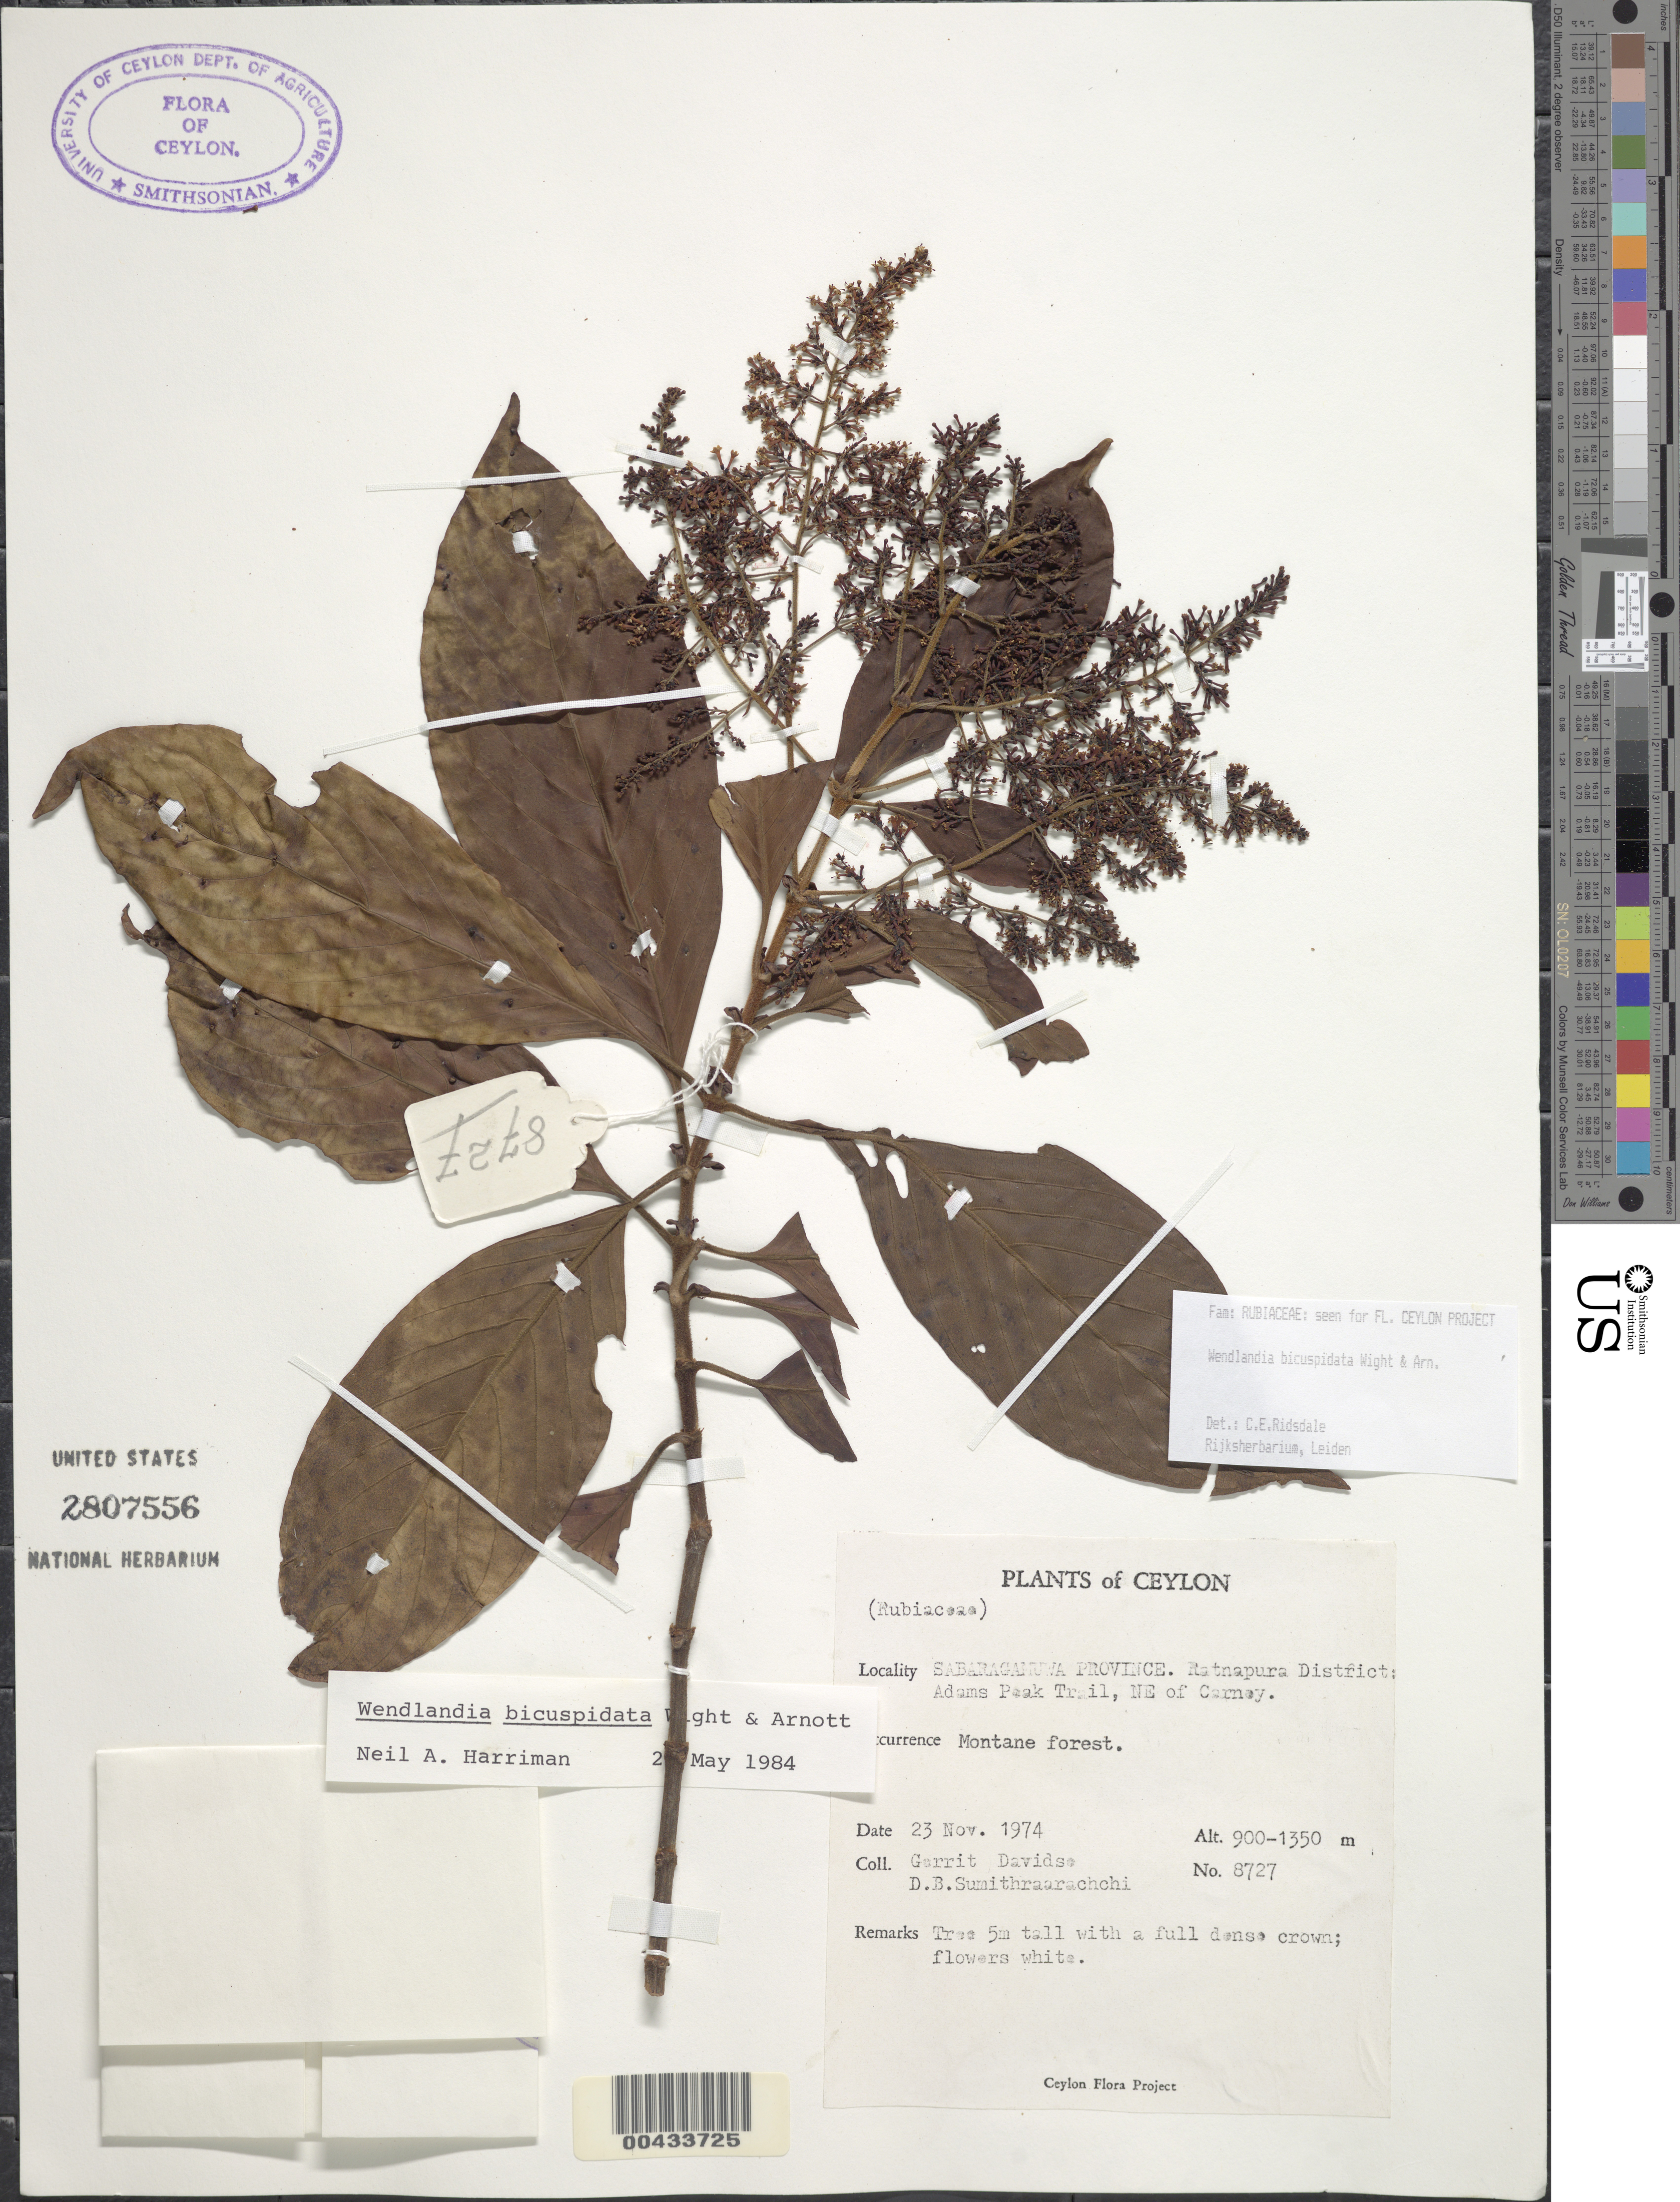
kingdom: Plantae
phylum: Tracheophyta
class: Magnoliopsida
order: Gentianales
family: Rubiaceae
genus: Wendlandia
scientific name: Wendlandia bicuspidata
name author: Wight & Arn.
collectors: G. Davidse & D. B. Sumithraarachchi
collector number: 8727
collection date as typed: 23 Nov 1974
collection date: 1974-11-23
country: Sri Lanka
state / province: Sabaragamuwa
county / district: Ratnapura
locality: Adam's Peak Trail, NE of Carney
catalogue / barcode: US 2807556